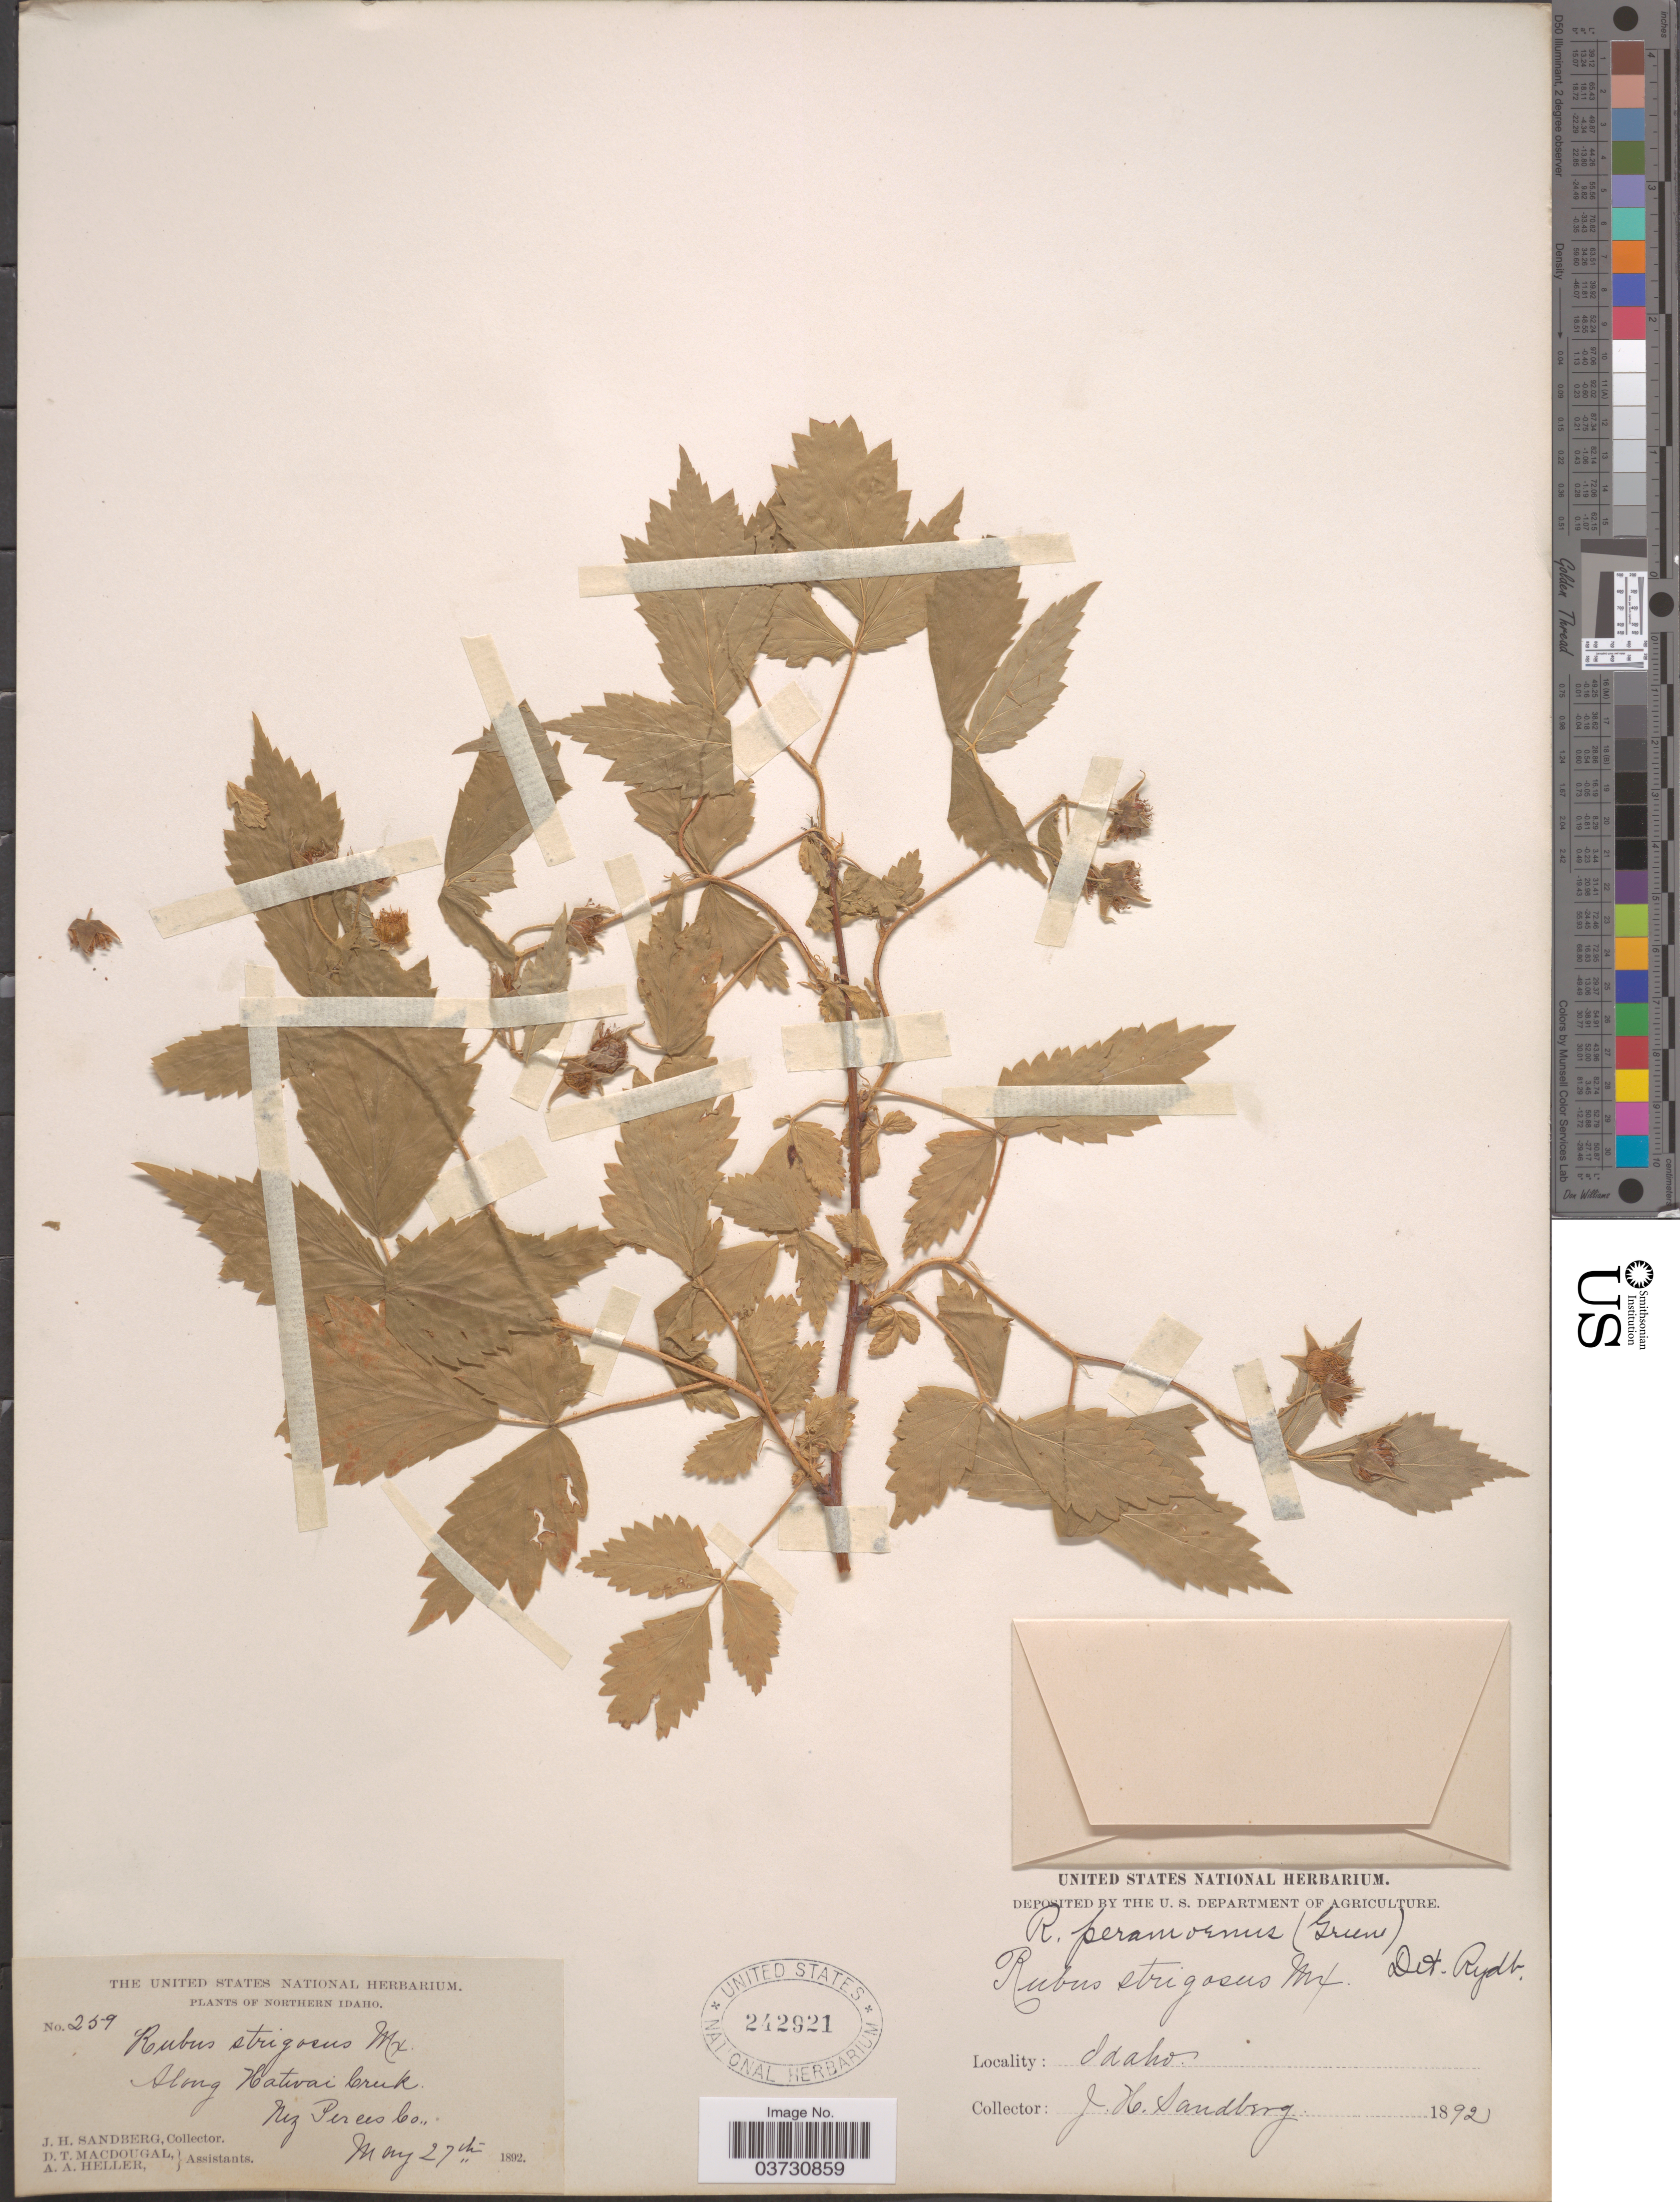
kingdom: Plantae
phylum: Tracheophyta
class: Magnoliopsida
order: Rosales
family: Rosaceae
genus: Rubus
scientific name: Rubus peramoenus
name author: (Greene) Rydb.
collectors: J. H. Sandberg, D. T. MacDougal & A. A. Heller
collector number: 259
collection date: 1892-05-27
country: United States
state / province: Idaho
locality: Northern Idaho. Along Hatwai Creek. Nez Perces Co.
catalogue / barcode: US 242921